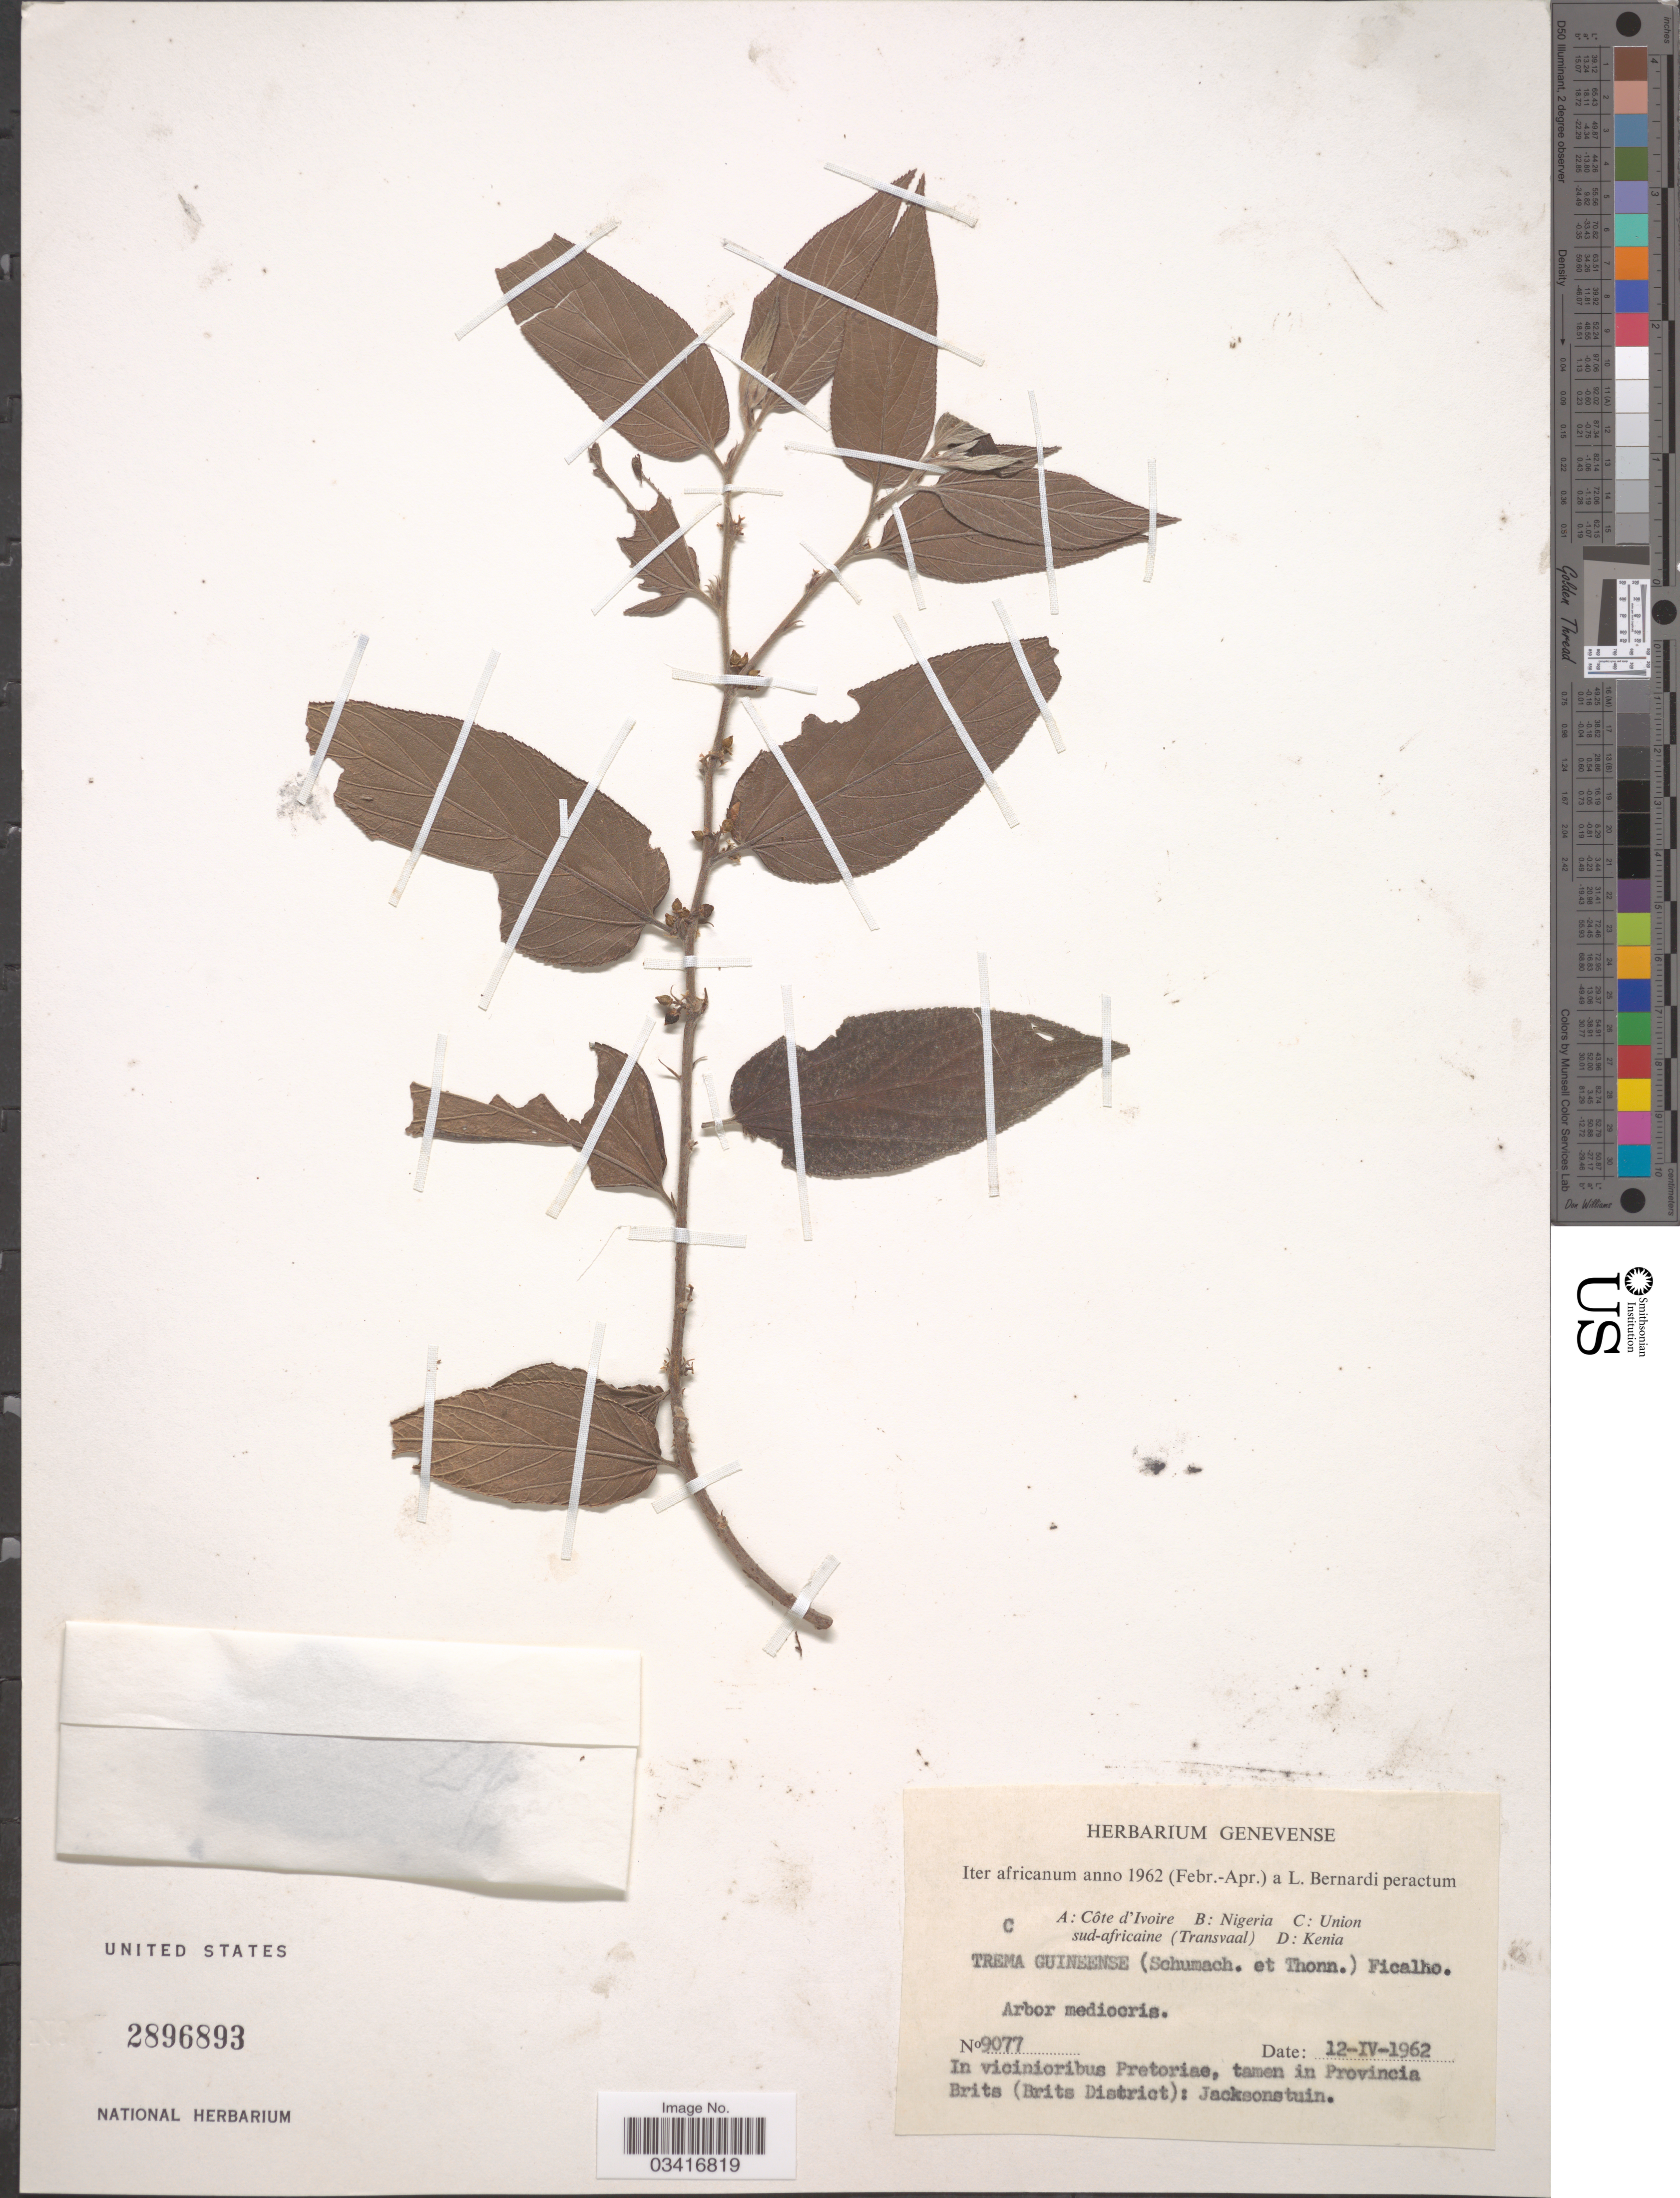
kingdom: Plantae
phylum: Tracheophyta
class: Magnoliopsida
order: Rosales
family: Cannabaceae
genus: Trema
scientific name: Trema guineense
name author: (Schumach. & Thonn.) Ficalho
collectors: L. Bernardi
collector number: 9077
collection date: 1962-04-12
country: South Africa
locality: Union sud-africaine (Transvaal). In vicinioribus Pretoriae, tamen in Provincia Brits (Brits District): Jacksonstuin.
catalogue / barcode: US 2896893